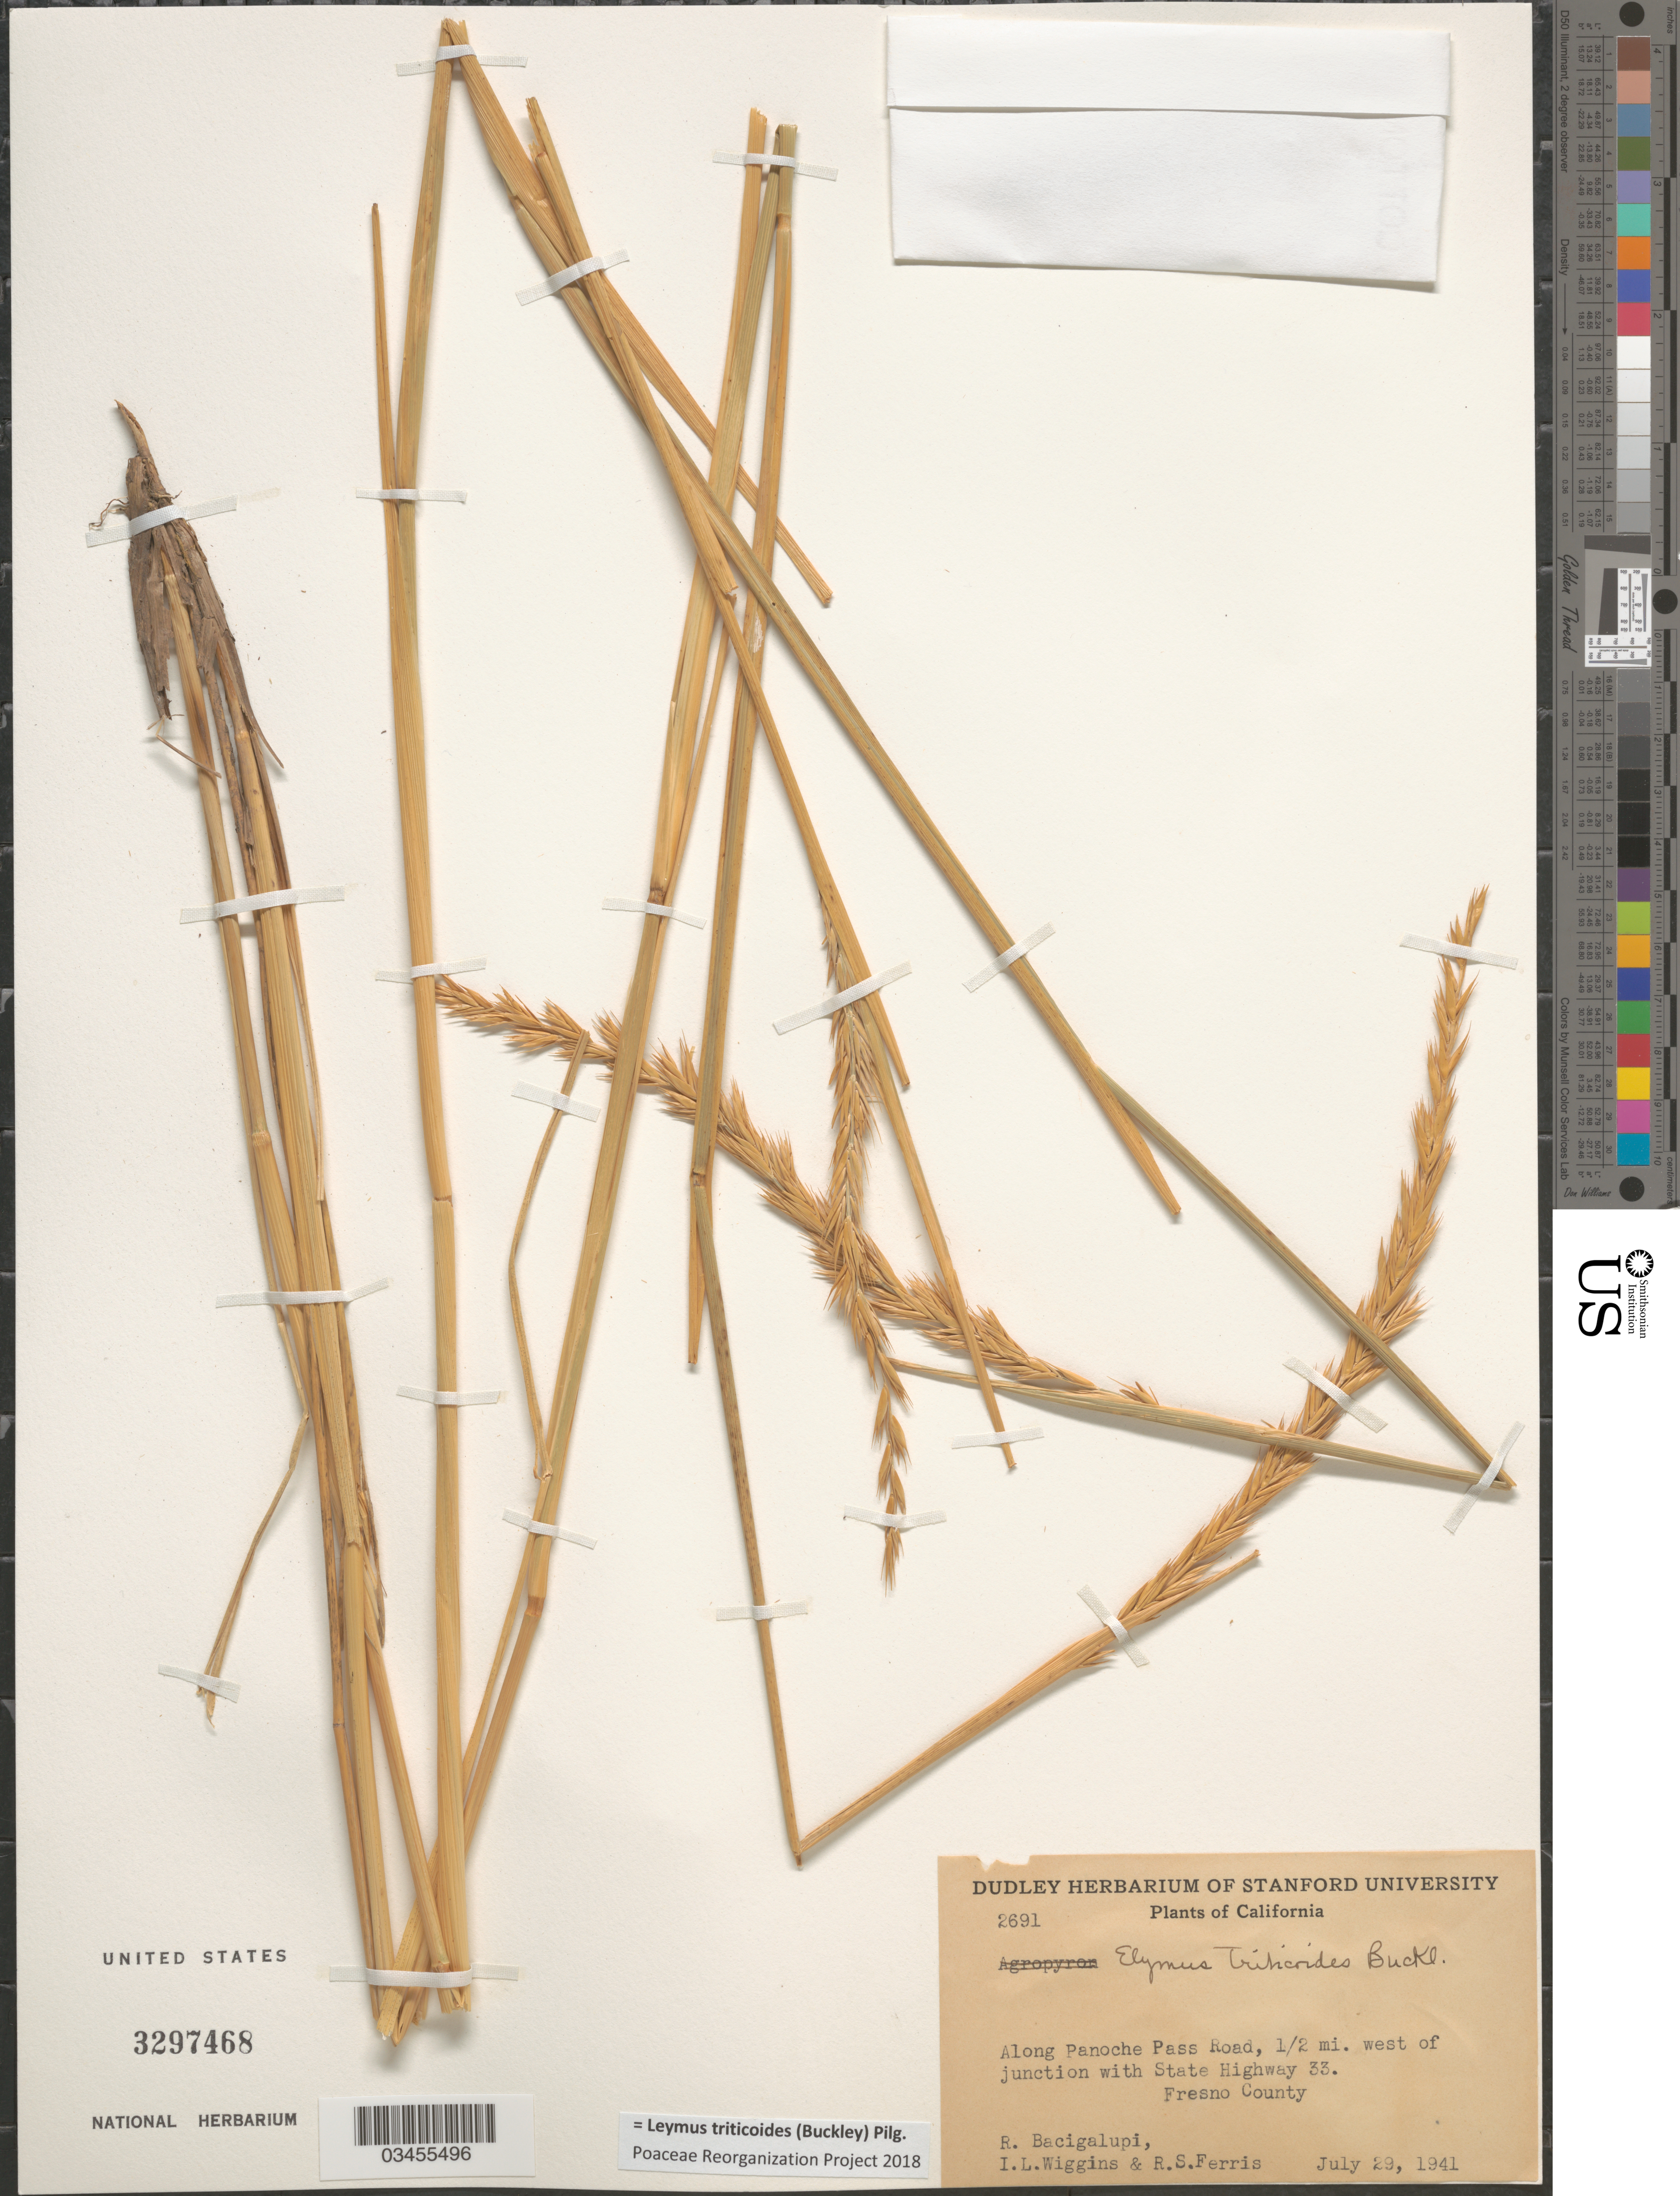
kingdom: Plantae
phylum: Tracheophyta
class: Liliopsida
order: Poales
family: Poaceae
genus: Leymus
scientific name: Leymus triticoides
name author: (Buckley) Pilg.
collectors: R. Bacigalupi, I. L. Wiggins & R. S. Ferris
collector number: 2691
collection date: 1941-07-29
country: United States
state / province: California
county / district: Fresno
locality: Along Panoche Pass Road, ½ mi. west of junction with State Highway 33. Fresno County.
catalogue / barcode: US 3297468